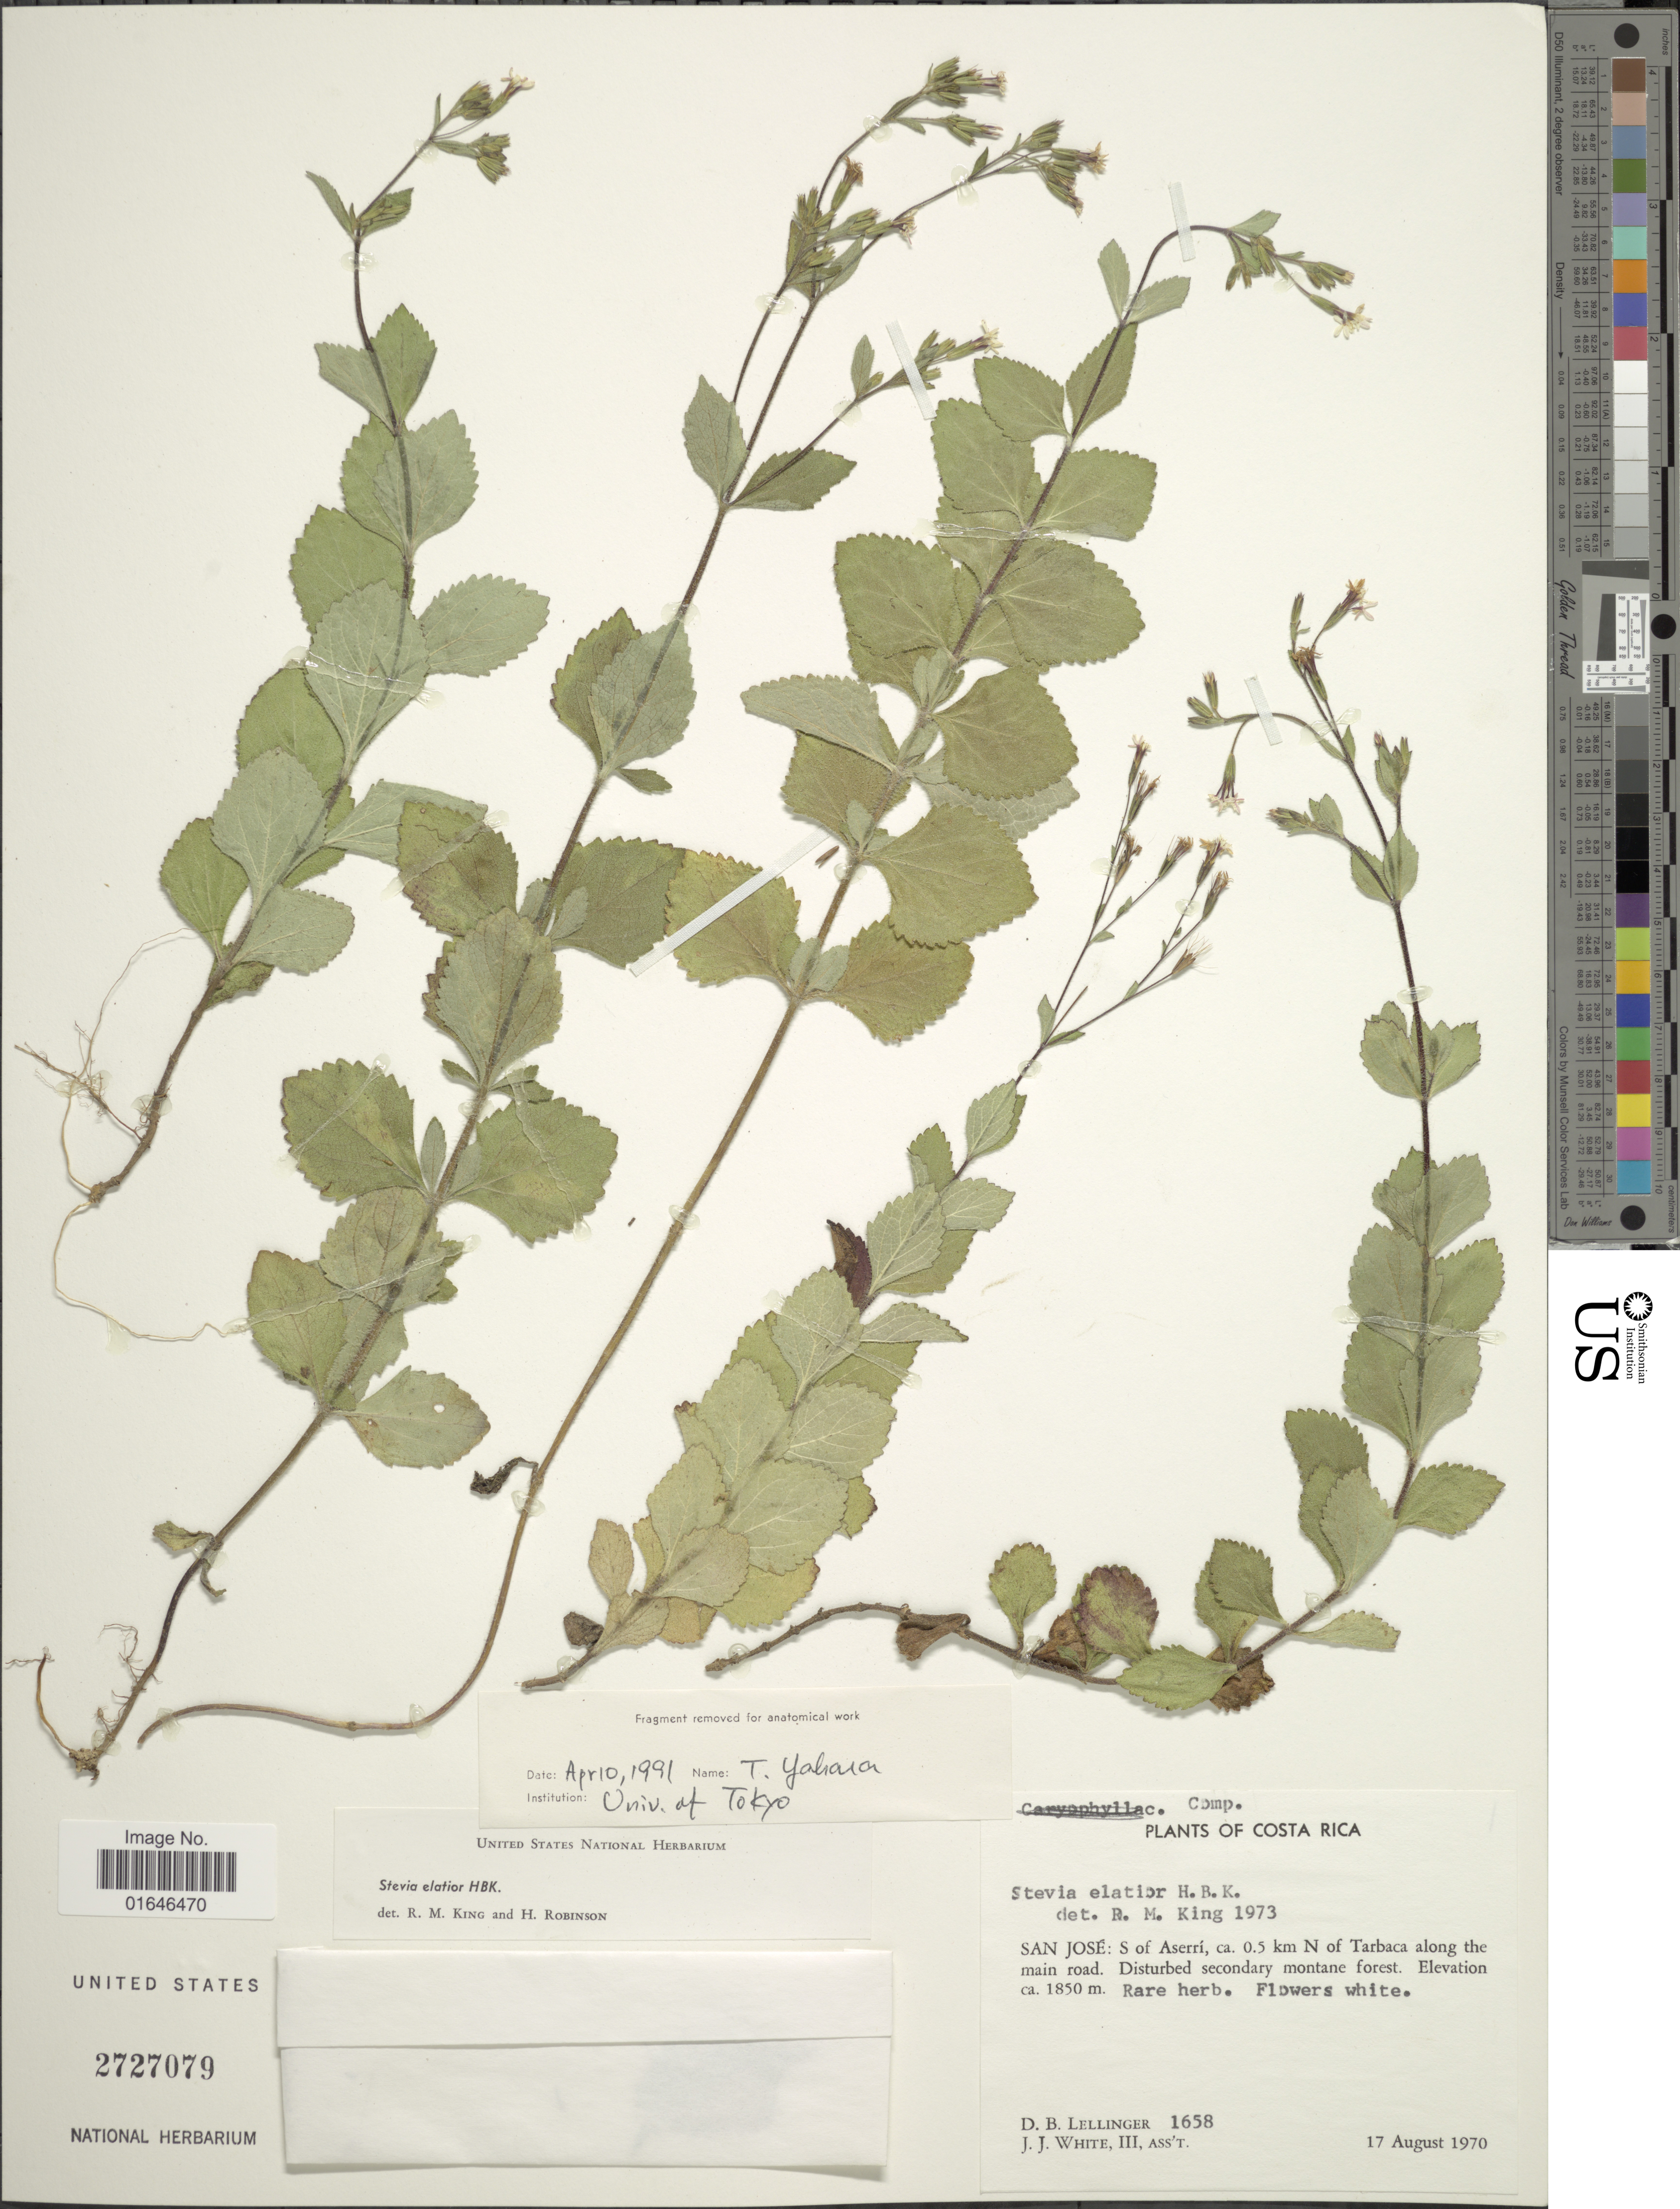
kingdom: Plantae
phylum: Tracheophyta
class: Magnoliopsida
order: Asterales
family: Asteraceae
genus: Stevia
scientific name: Stevia elatior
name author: Kunth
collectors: D. B. Lellinger & J. J. White III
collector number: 1658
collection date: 1970-08-17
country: Costa Rica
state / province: San José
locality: S of Aserri, ca. 05. km N of Tarbaca along the main road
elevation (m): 1850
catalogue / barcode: US 2727079